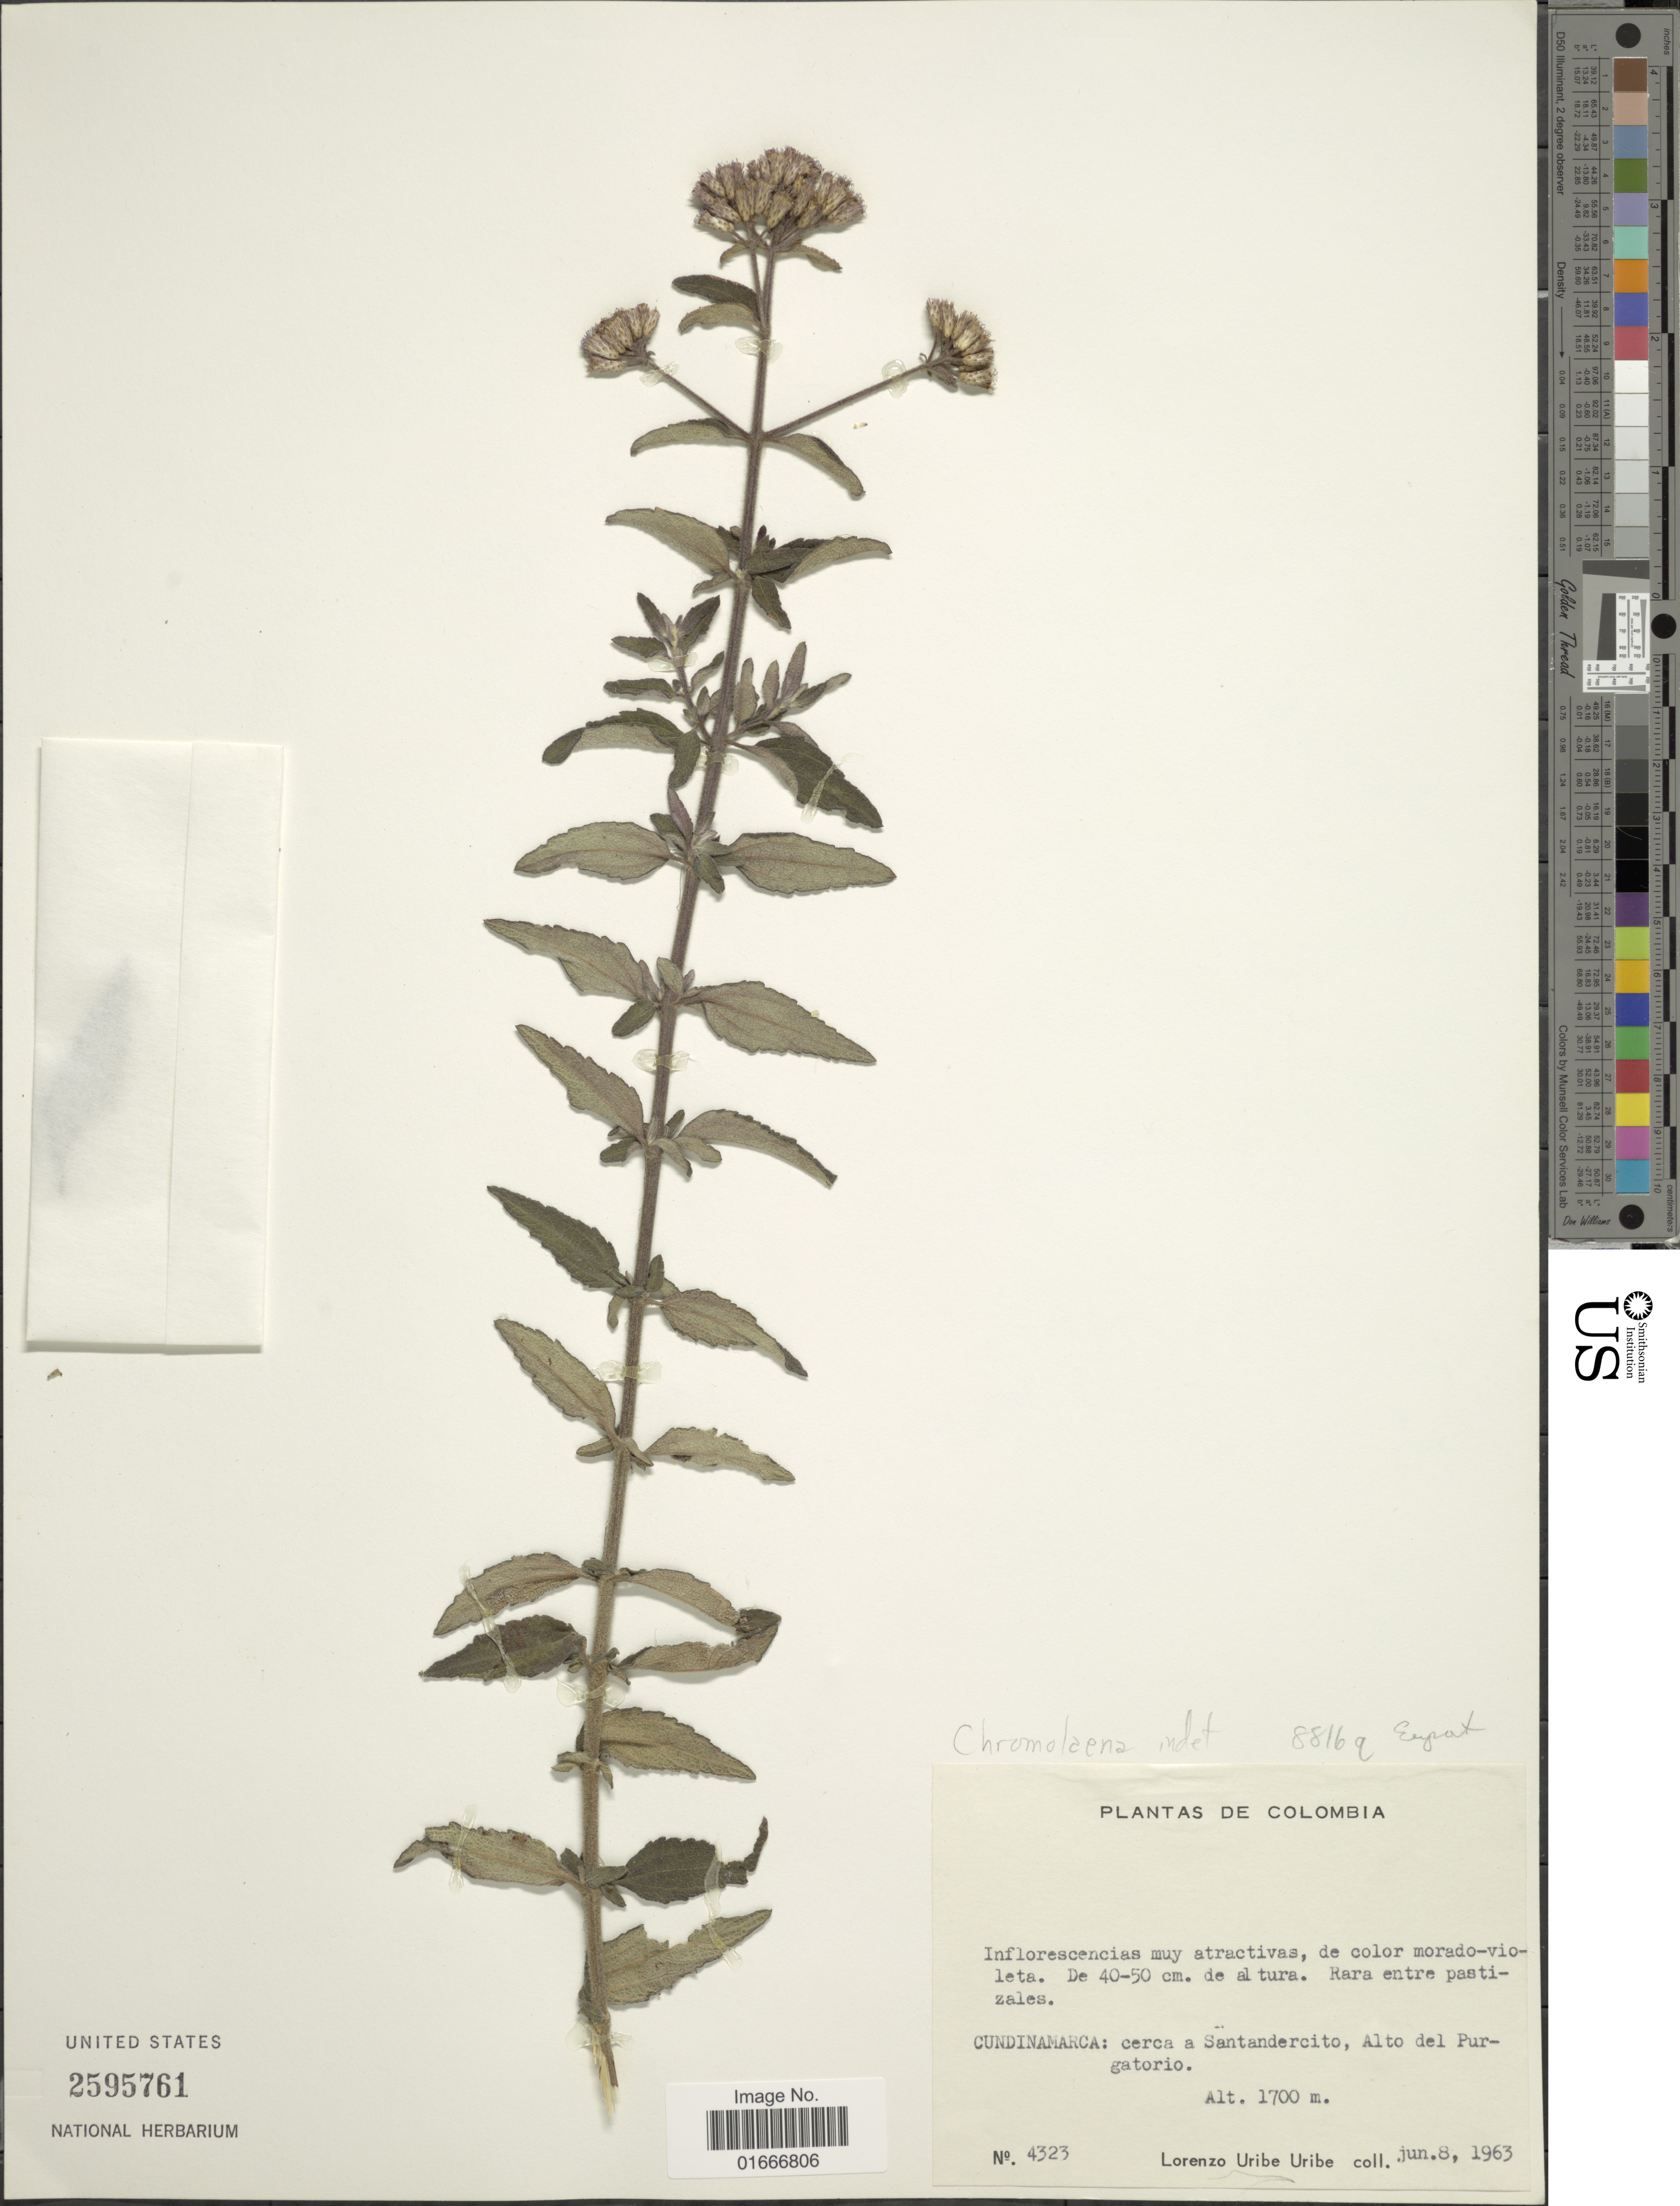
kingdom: Plantae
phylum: Tracheophyta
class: Magnoliopsida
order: Asterales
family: Asteraceae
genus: Chromolaena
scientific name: Chromolaena tacotana var. trineurolepis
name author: H. Rob.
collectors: L. Uribe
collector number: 4323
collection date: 1963-06-08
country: Colombia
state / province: Cundinamarca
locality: Colombia. Cundinamarca: cerca a Santandercito, Alto del Purgatorio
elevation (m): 1700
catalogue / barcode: US 2595761